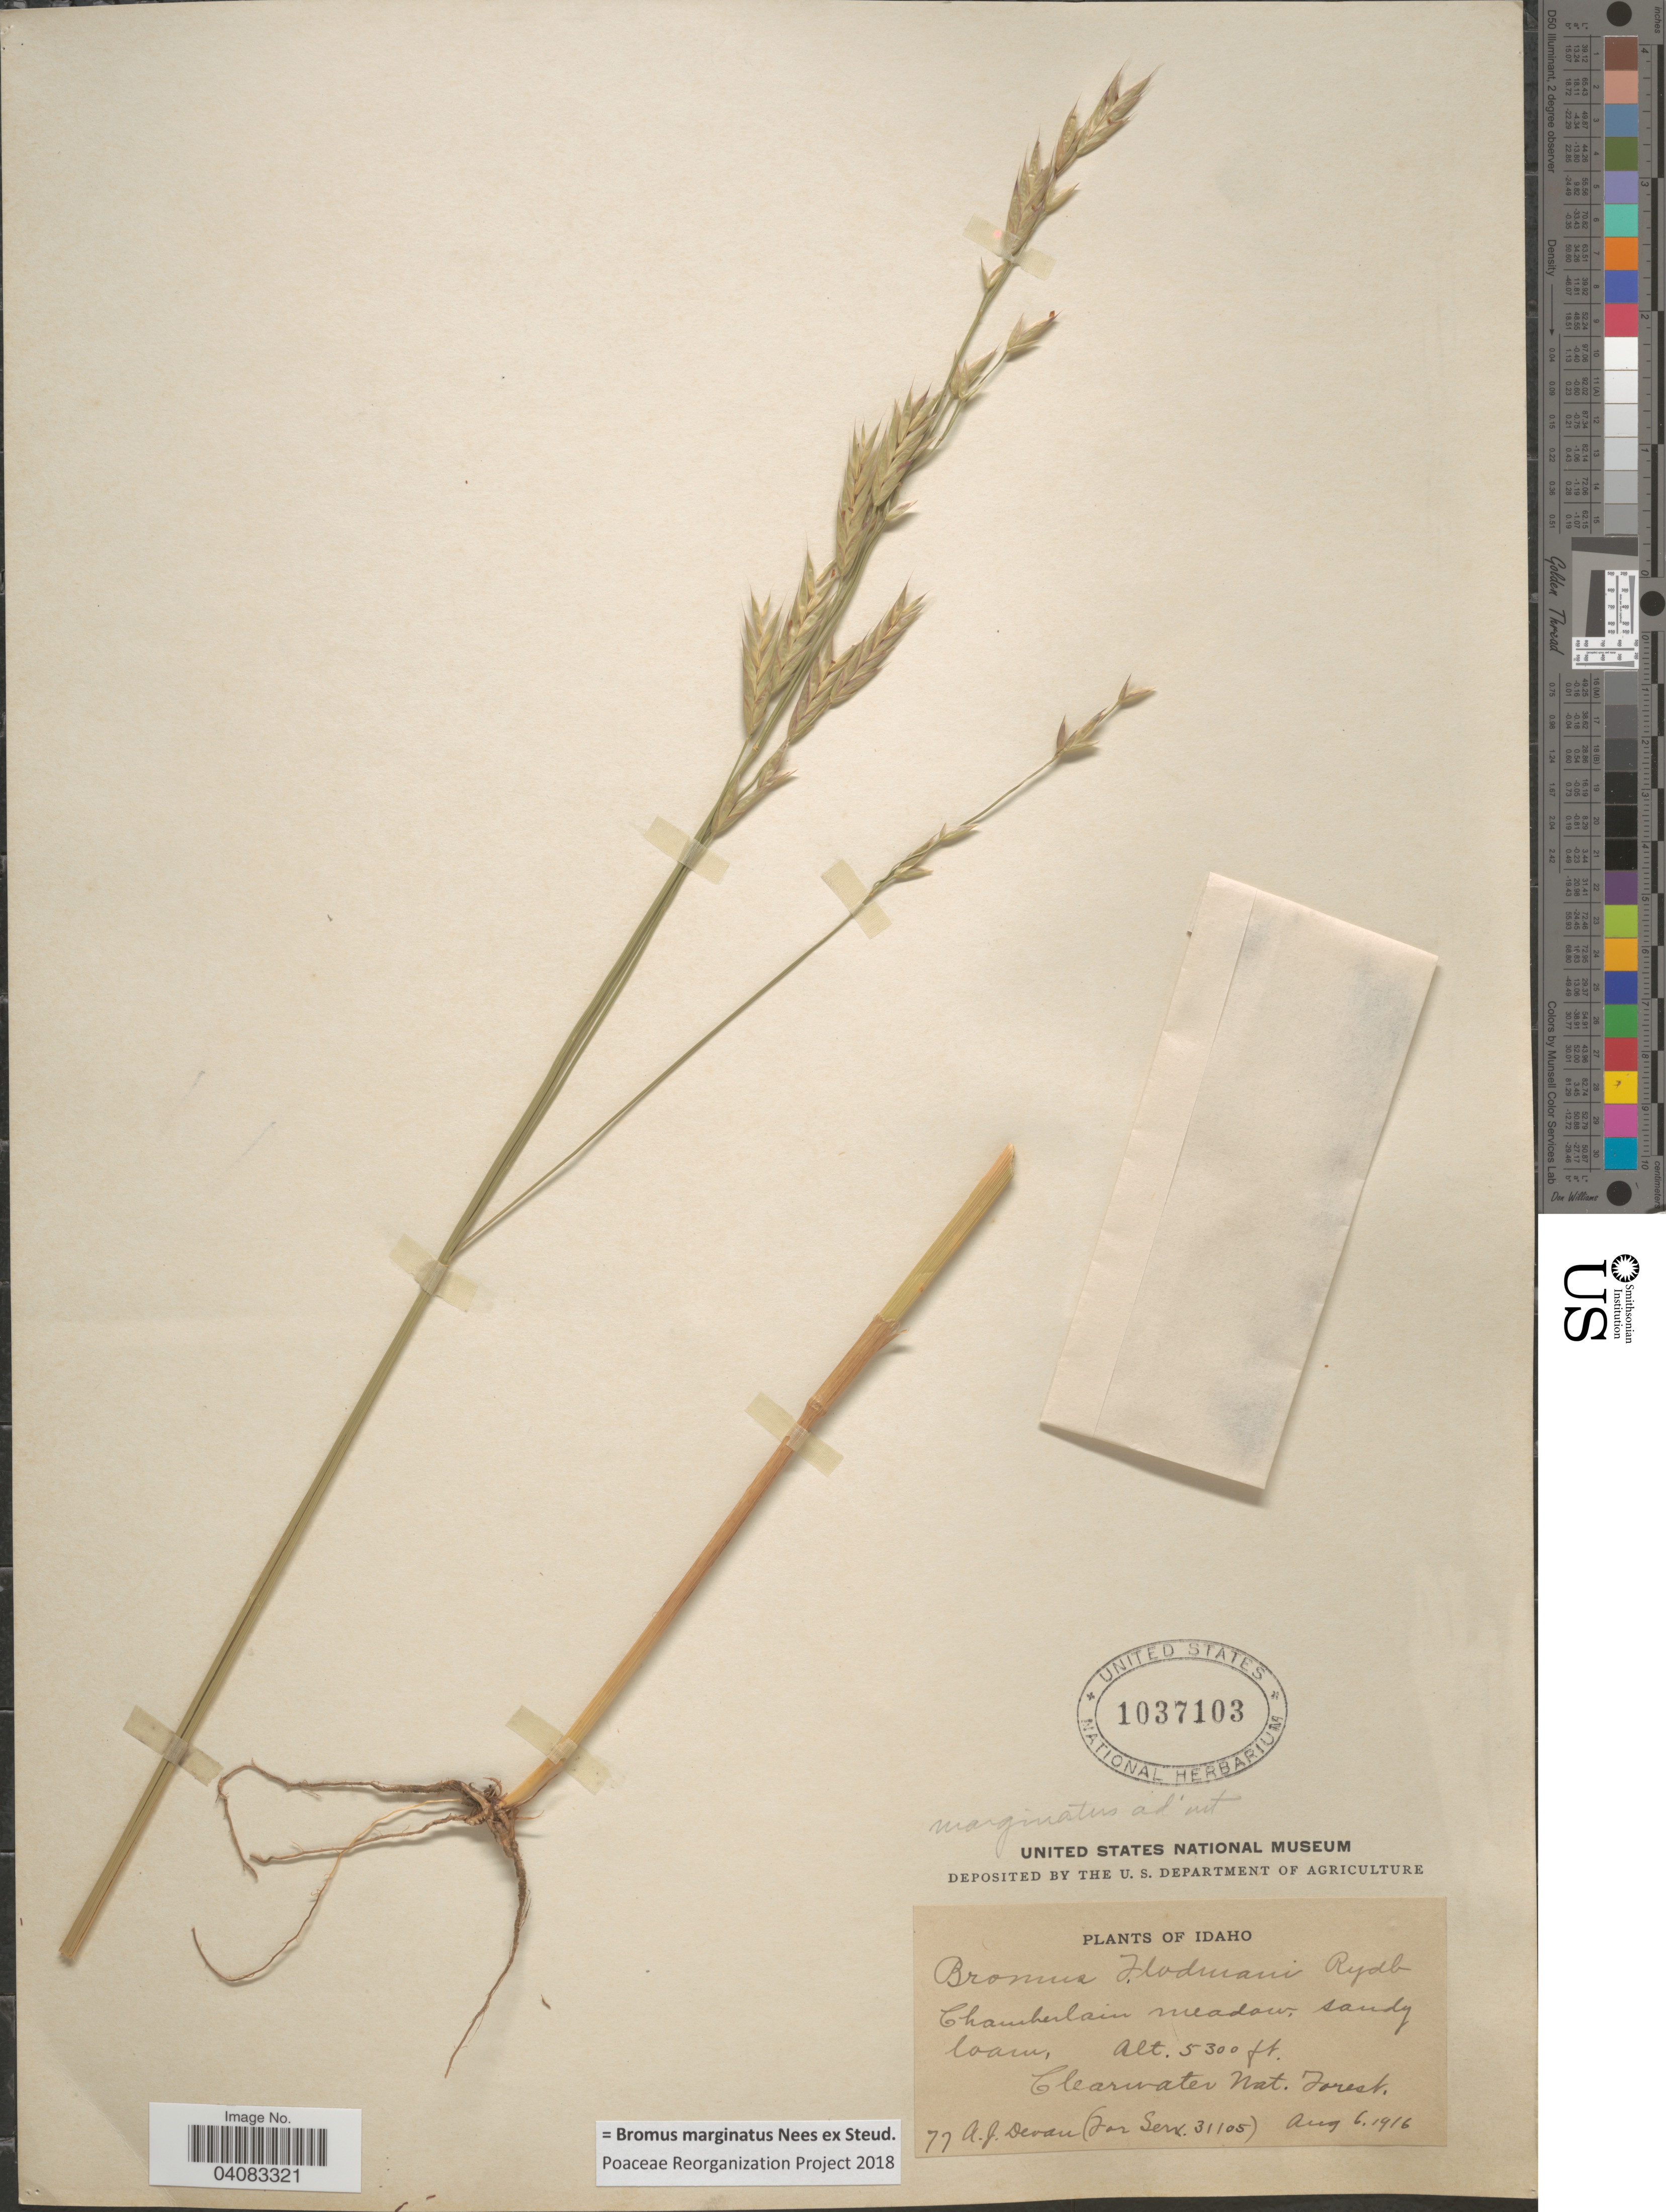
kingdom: Plantae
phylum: Tracheophyta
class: Liliopsida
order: Poales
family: Poaceae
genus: Bromus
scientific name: Bromus marginatus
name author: Nees ex Steud.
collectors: A. Devan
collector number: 77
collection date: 1916-08-06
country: United States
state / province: Idaho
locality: Chamberlain meadow, sandy loam. Clearwater Nat. Forest.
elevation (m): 1615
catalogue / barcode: US 1037103